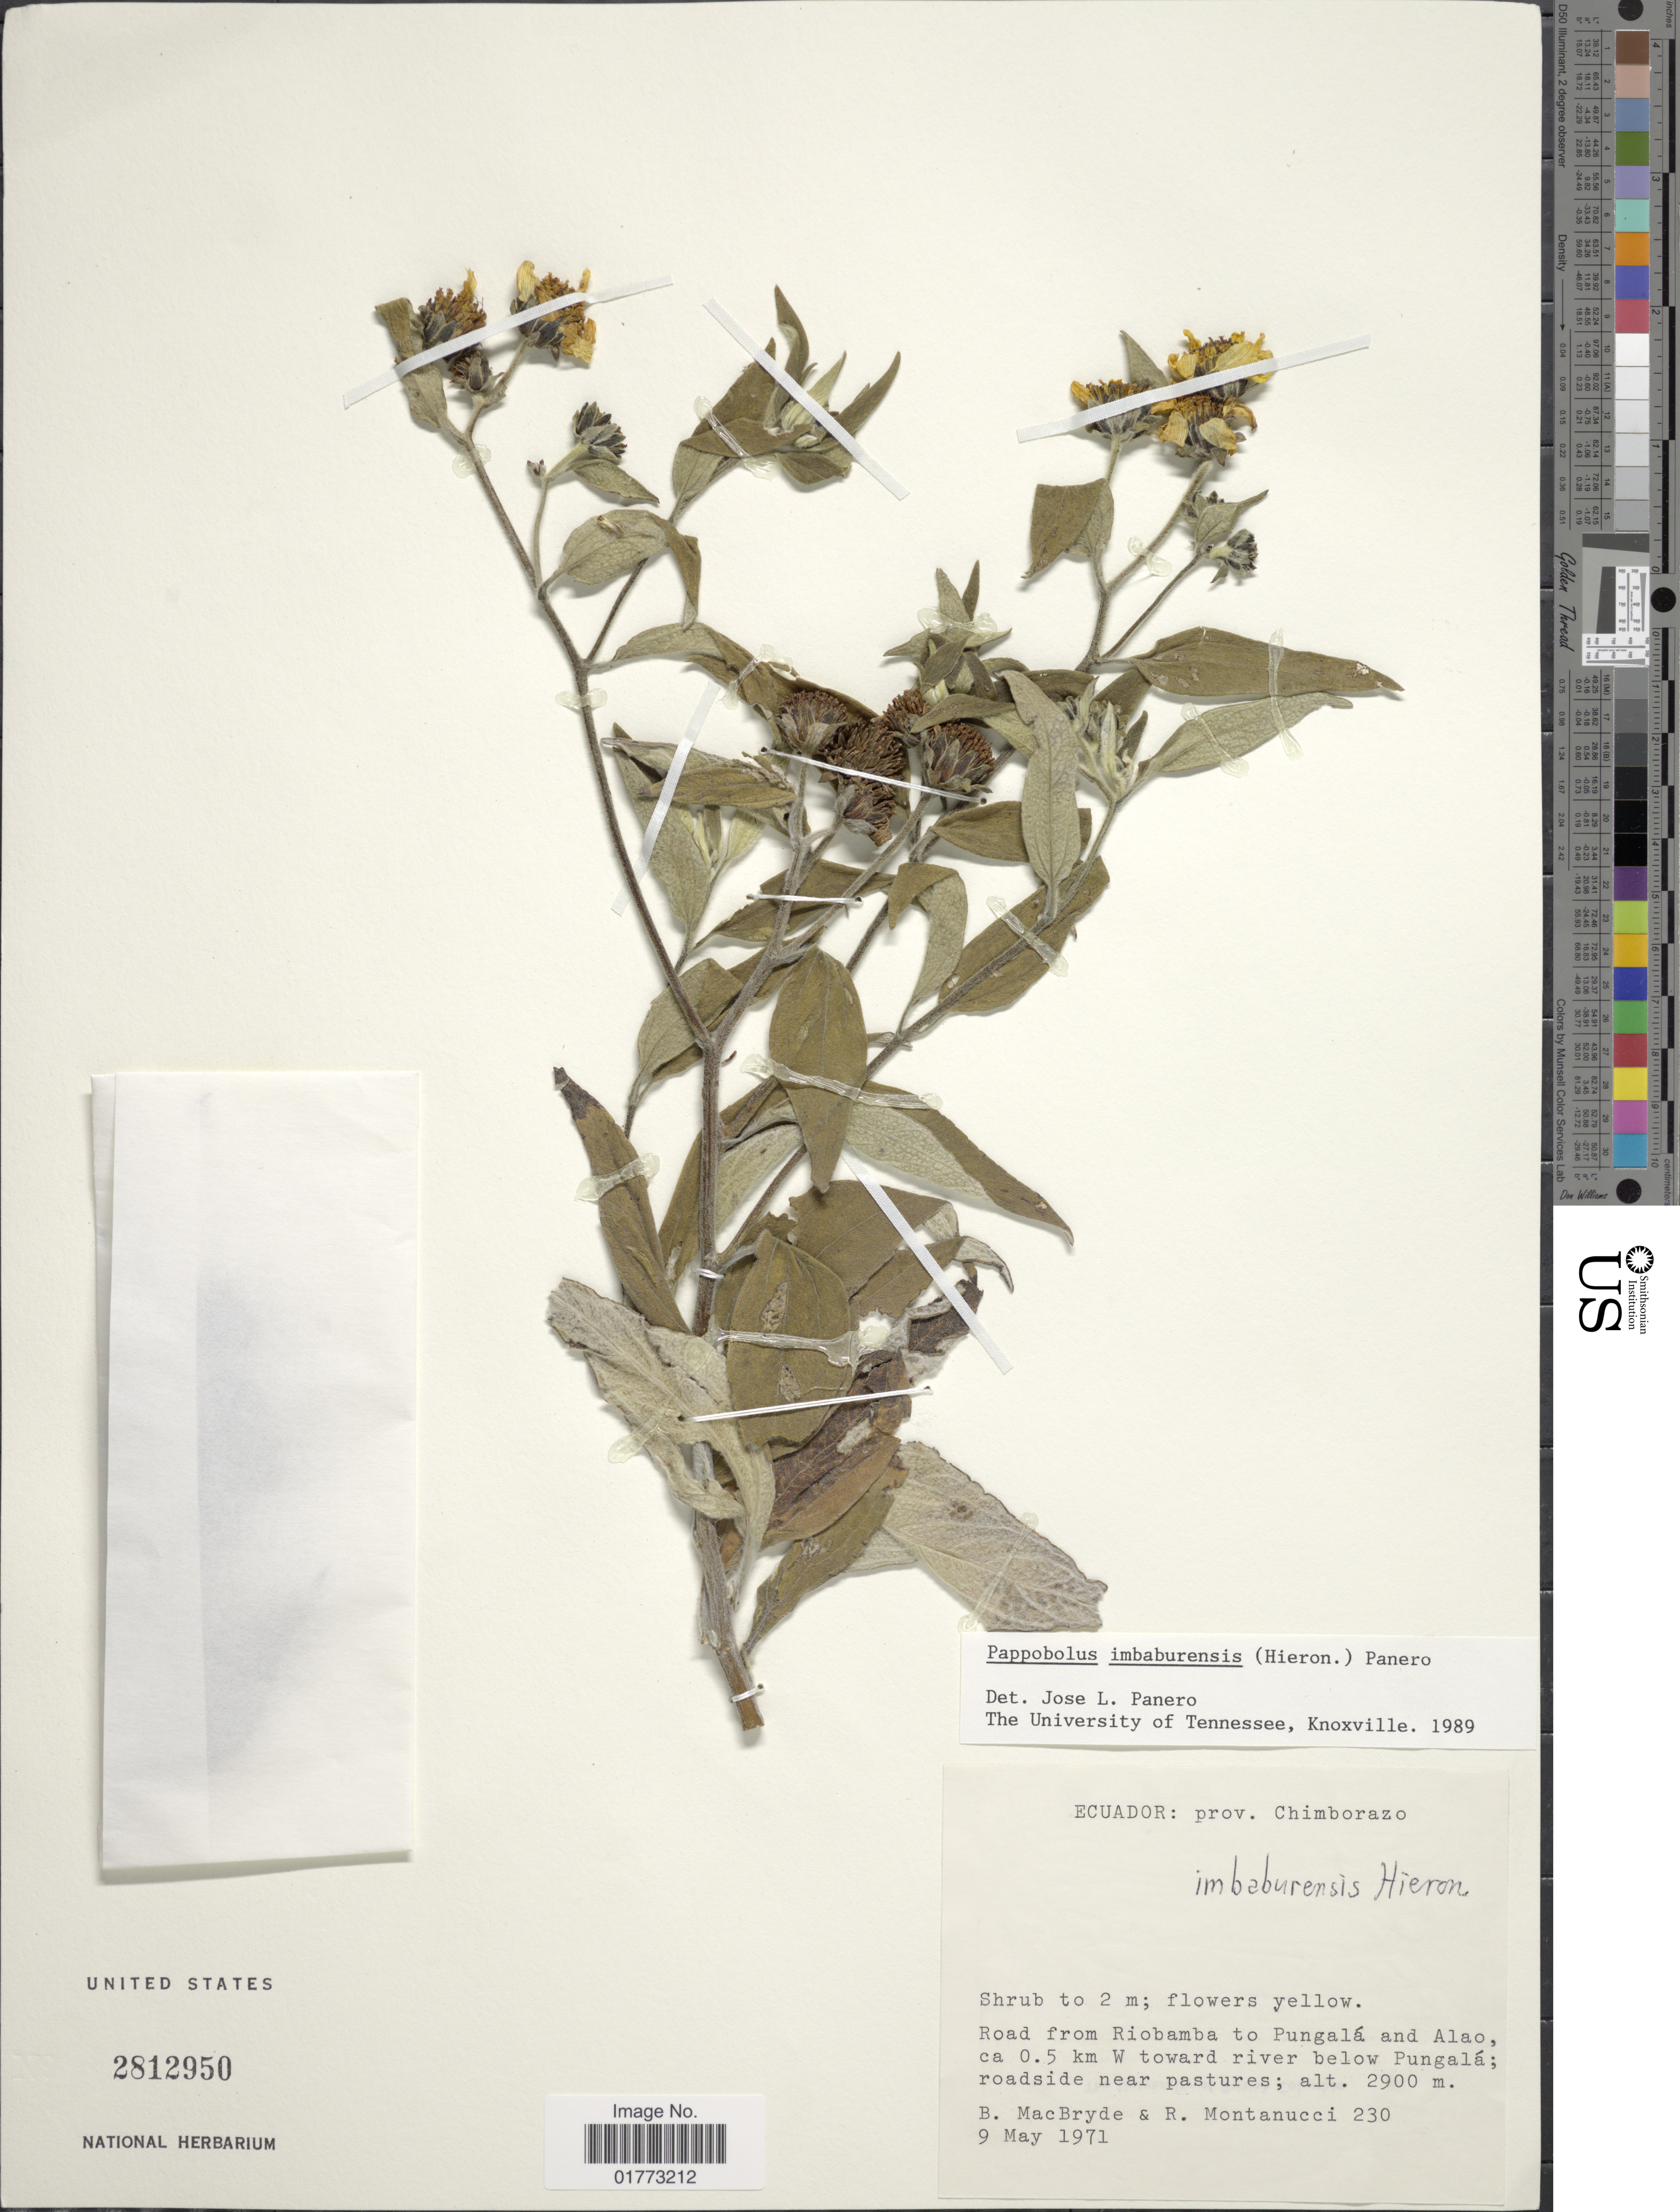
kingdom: Plantae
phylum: Tracheophyta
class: Magnoliopsida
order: Asterales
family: Asteraceae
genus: Pappobolus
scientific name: Pappobolus imbaburensis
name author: (Hieron.) Panero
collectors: B. MacBryde & R. Montanucci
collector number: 230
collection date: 1971-05-09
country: Ecuador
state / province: Chimborazo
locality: Road from Riobamba to Pungala and Alao, ca. 0.5 km W toward river below Pungala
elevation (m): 2900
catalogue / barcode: US 2812950